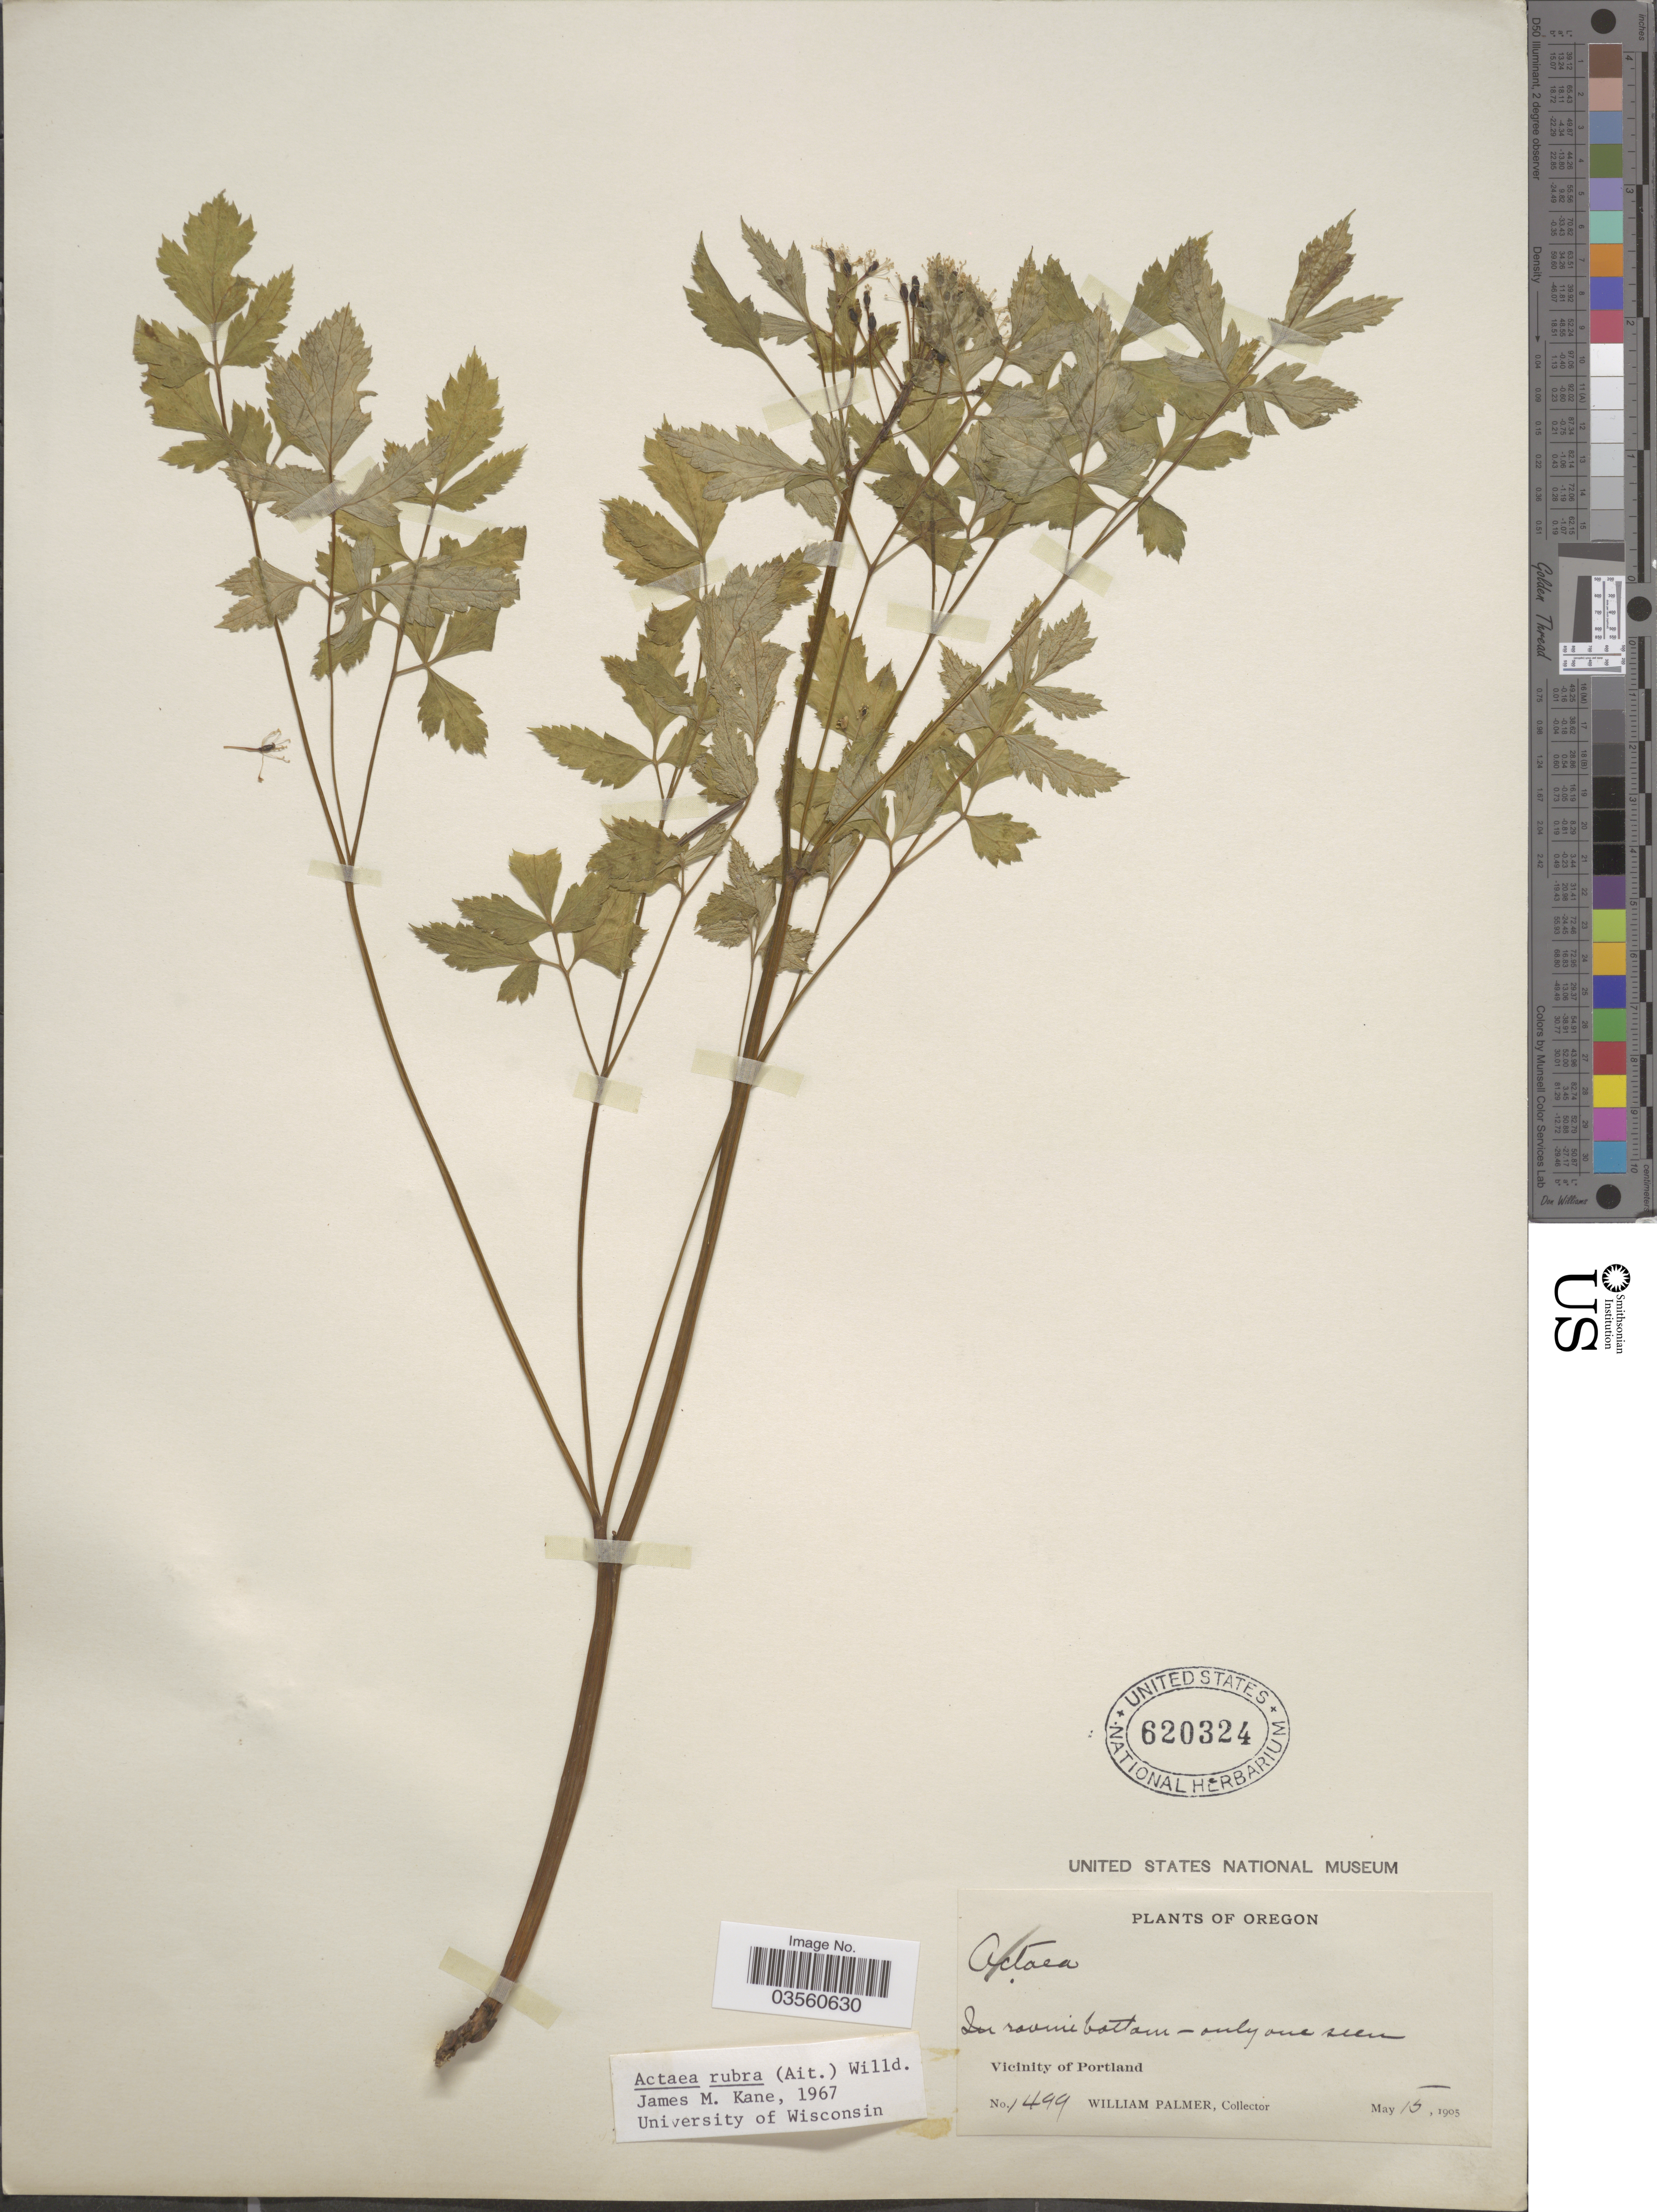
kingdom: Plantae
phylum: Tracheophyta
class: Magnoliopsida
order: Ranunculales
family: Ranunculaceae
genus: Actaea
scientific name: Actaea rubra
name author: (Aiton) Willd.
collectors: W. Palmer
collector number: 1499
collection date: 1905-05-15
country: United States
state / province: Oregon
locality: Vicinity of Portland.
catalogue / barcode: US 620324